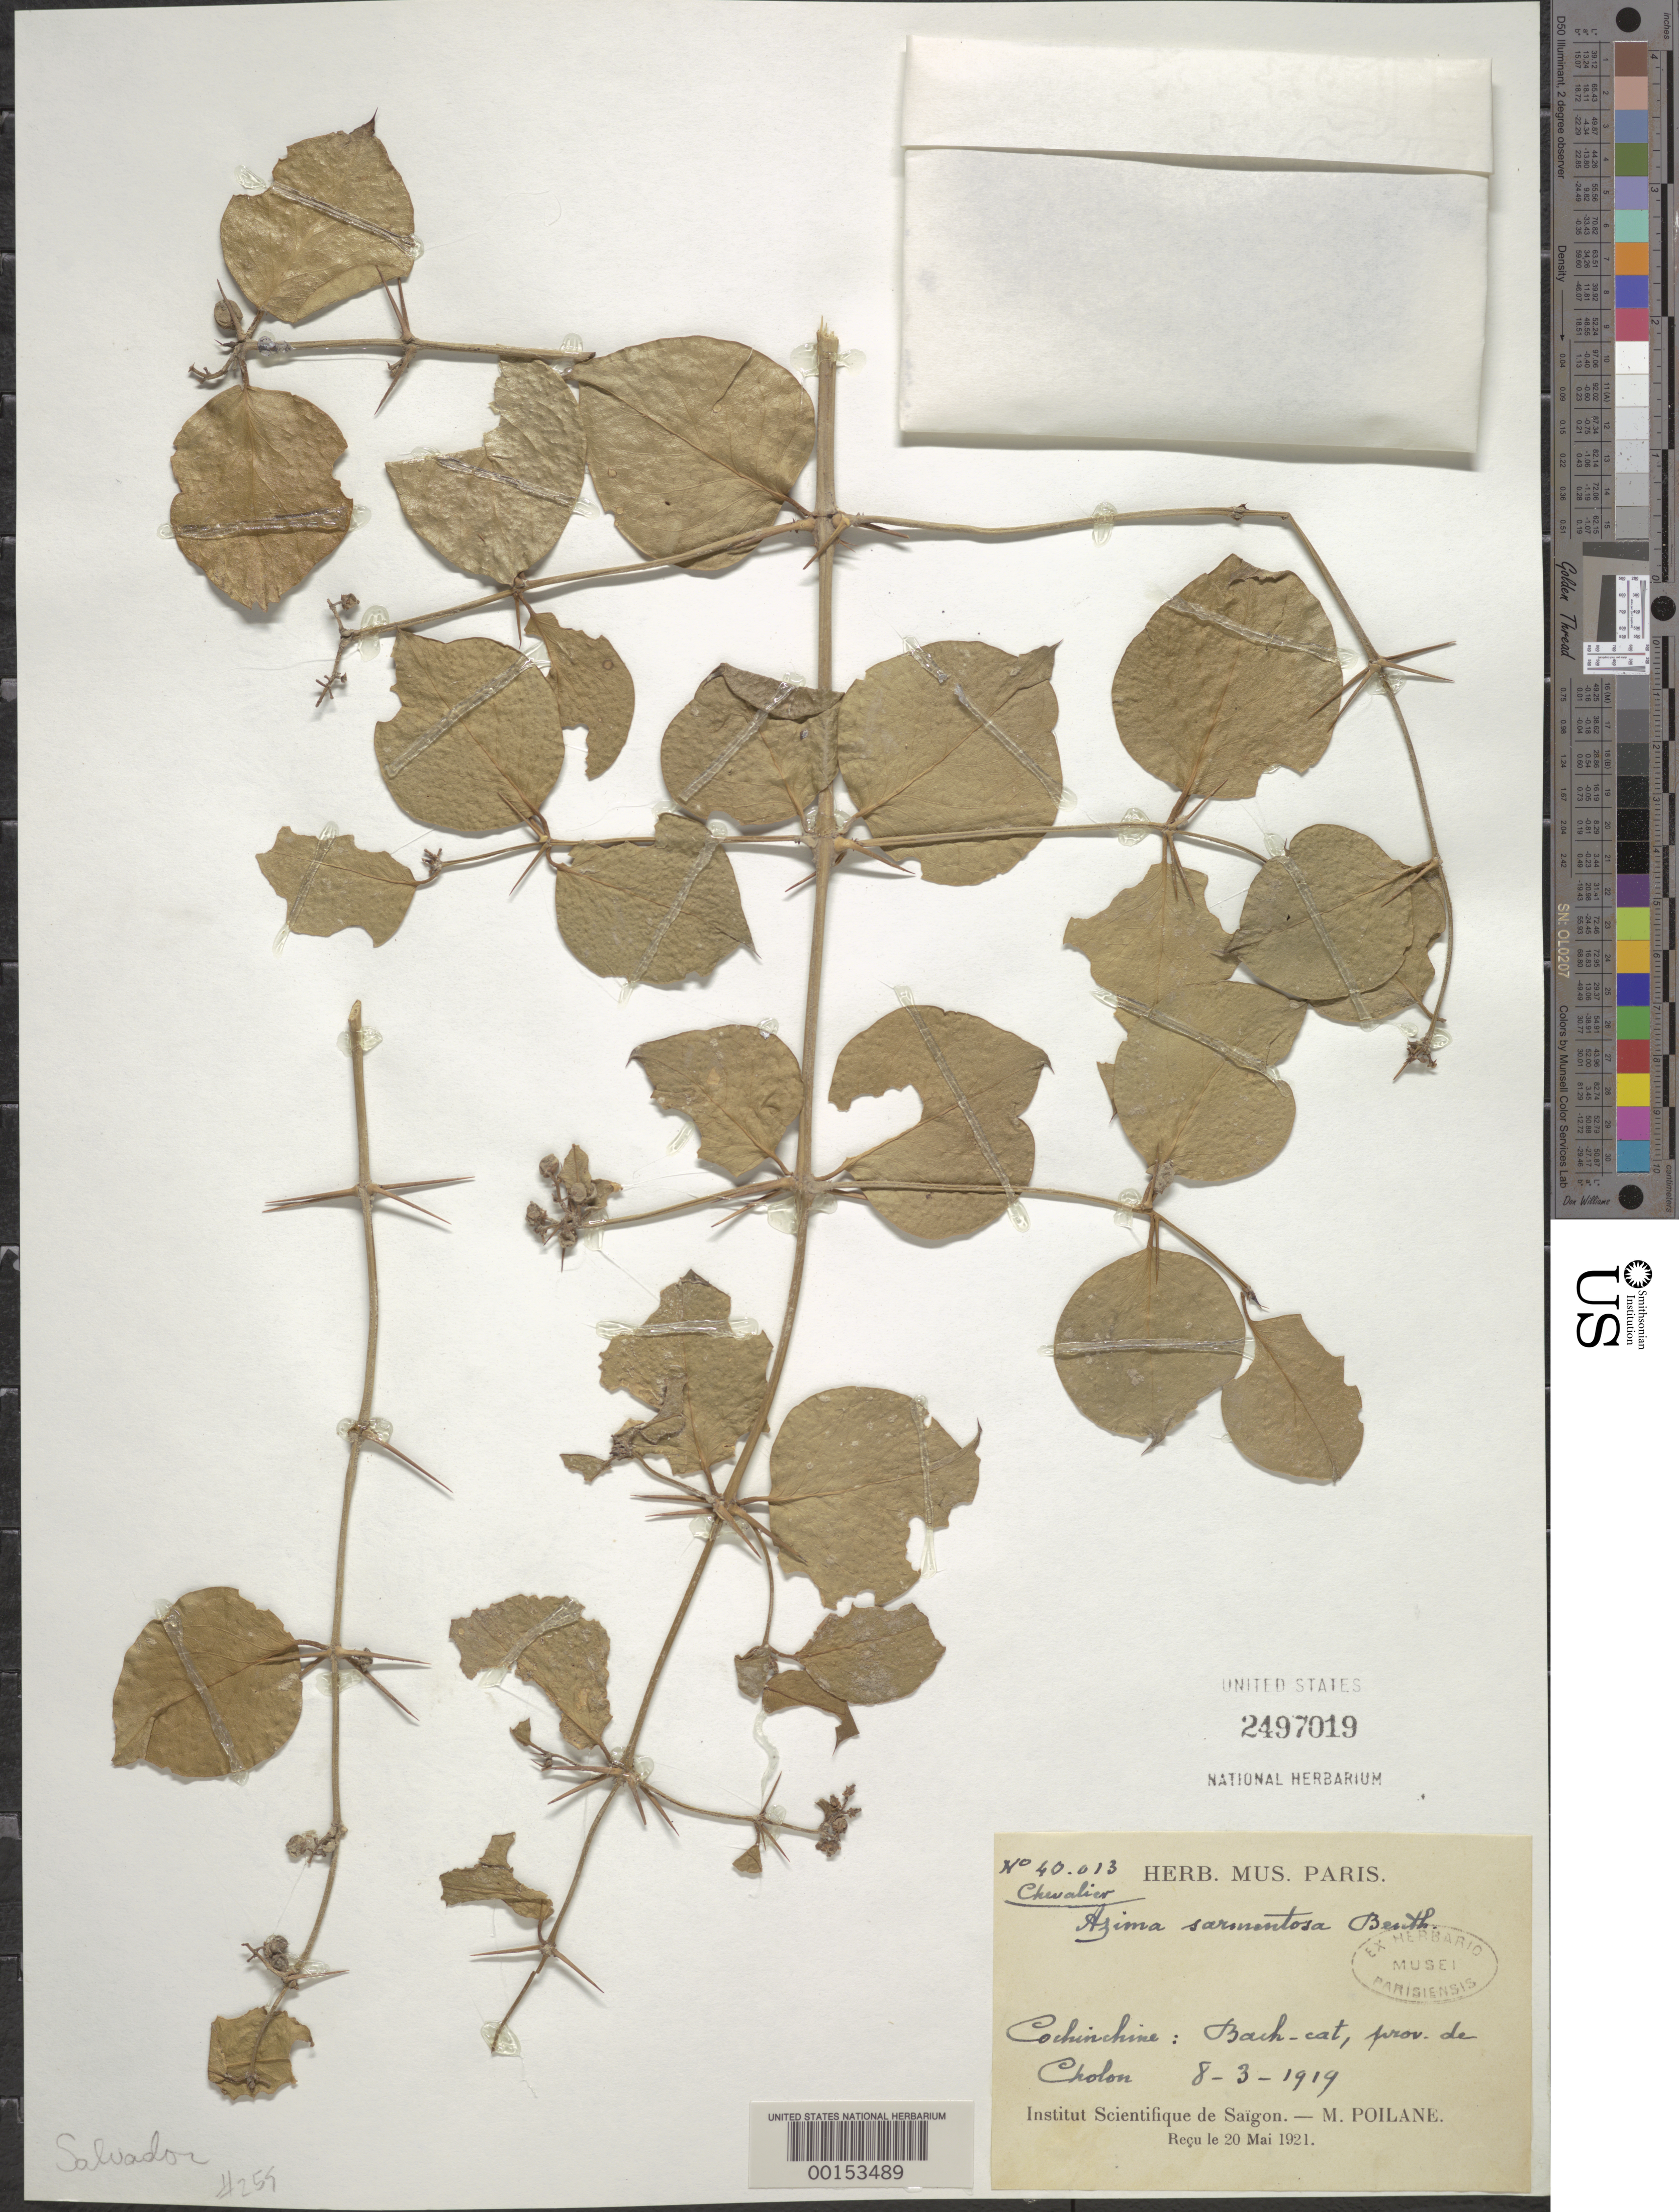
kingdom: Plantae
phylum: Tracheophyta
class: Magnoliopsida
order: Brassicales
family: Salvadoraceae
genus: Azima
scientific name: Azima sarmentosa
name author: (Blume) Benth. & Hook. f.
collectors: M. Poilane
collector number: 40013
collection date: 1919-03-08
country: Vietnam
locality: Cochinchine: Bach-cat, prov. de Cholon.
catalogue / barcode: US 2497019